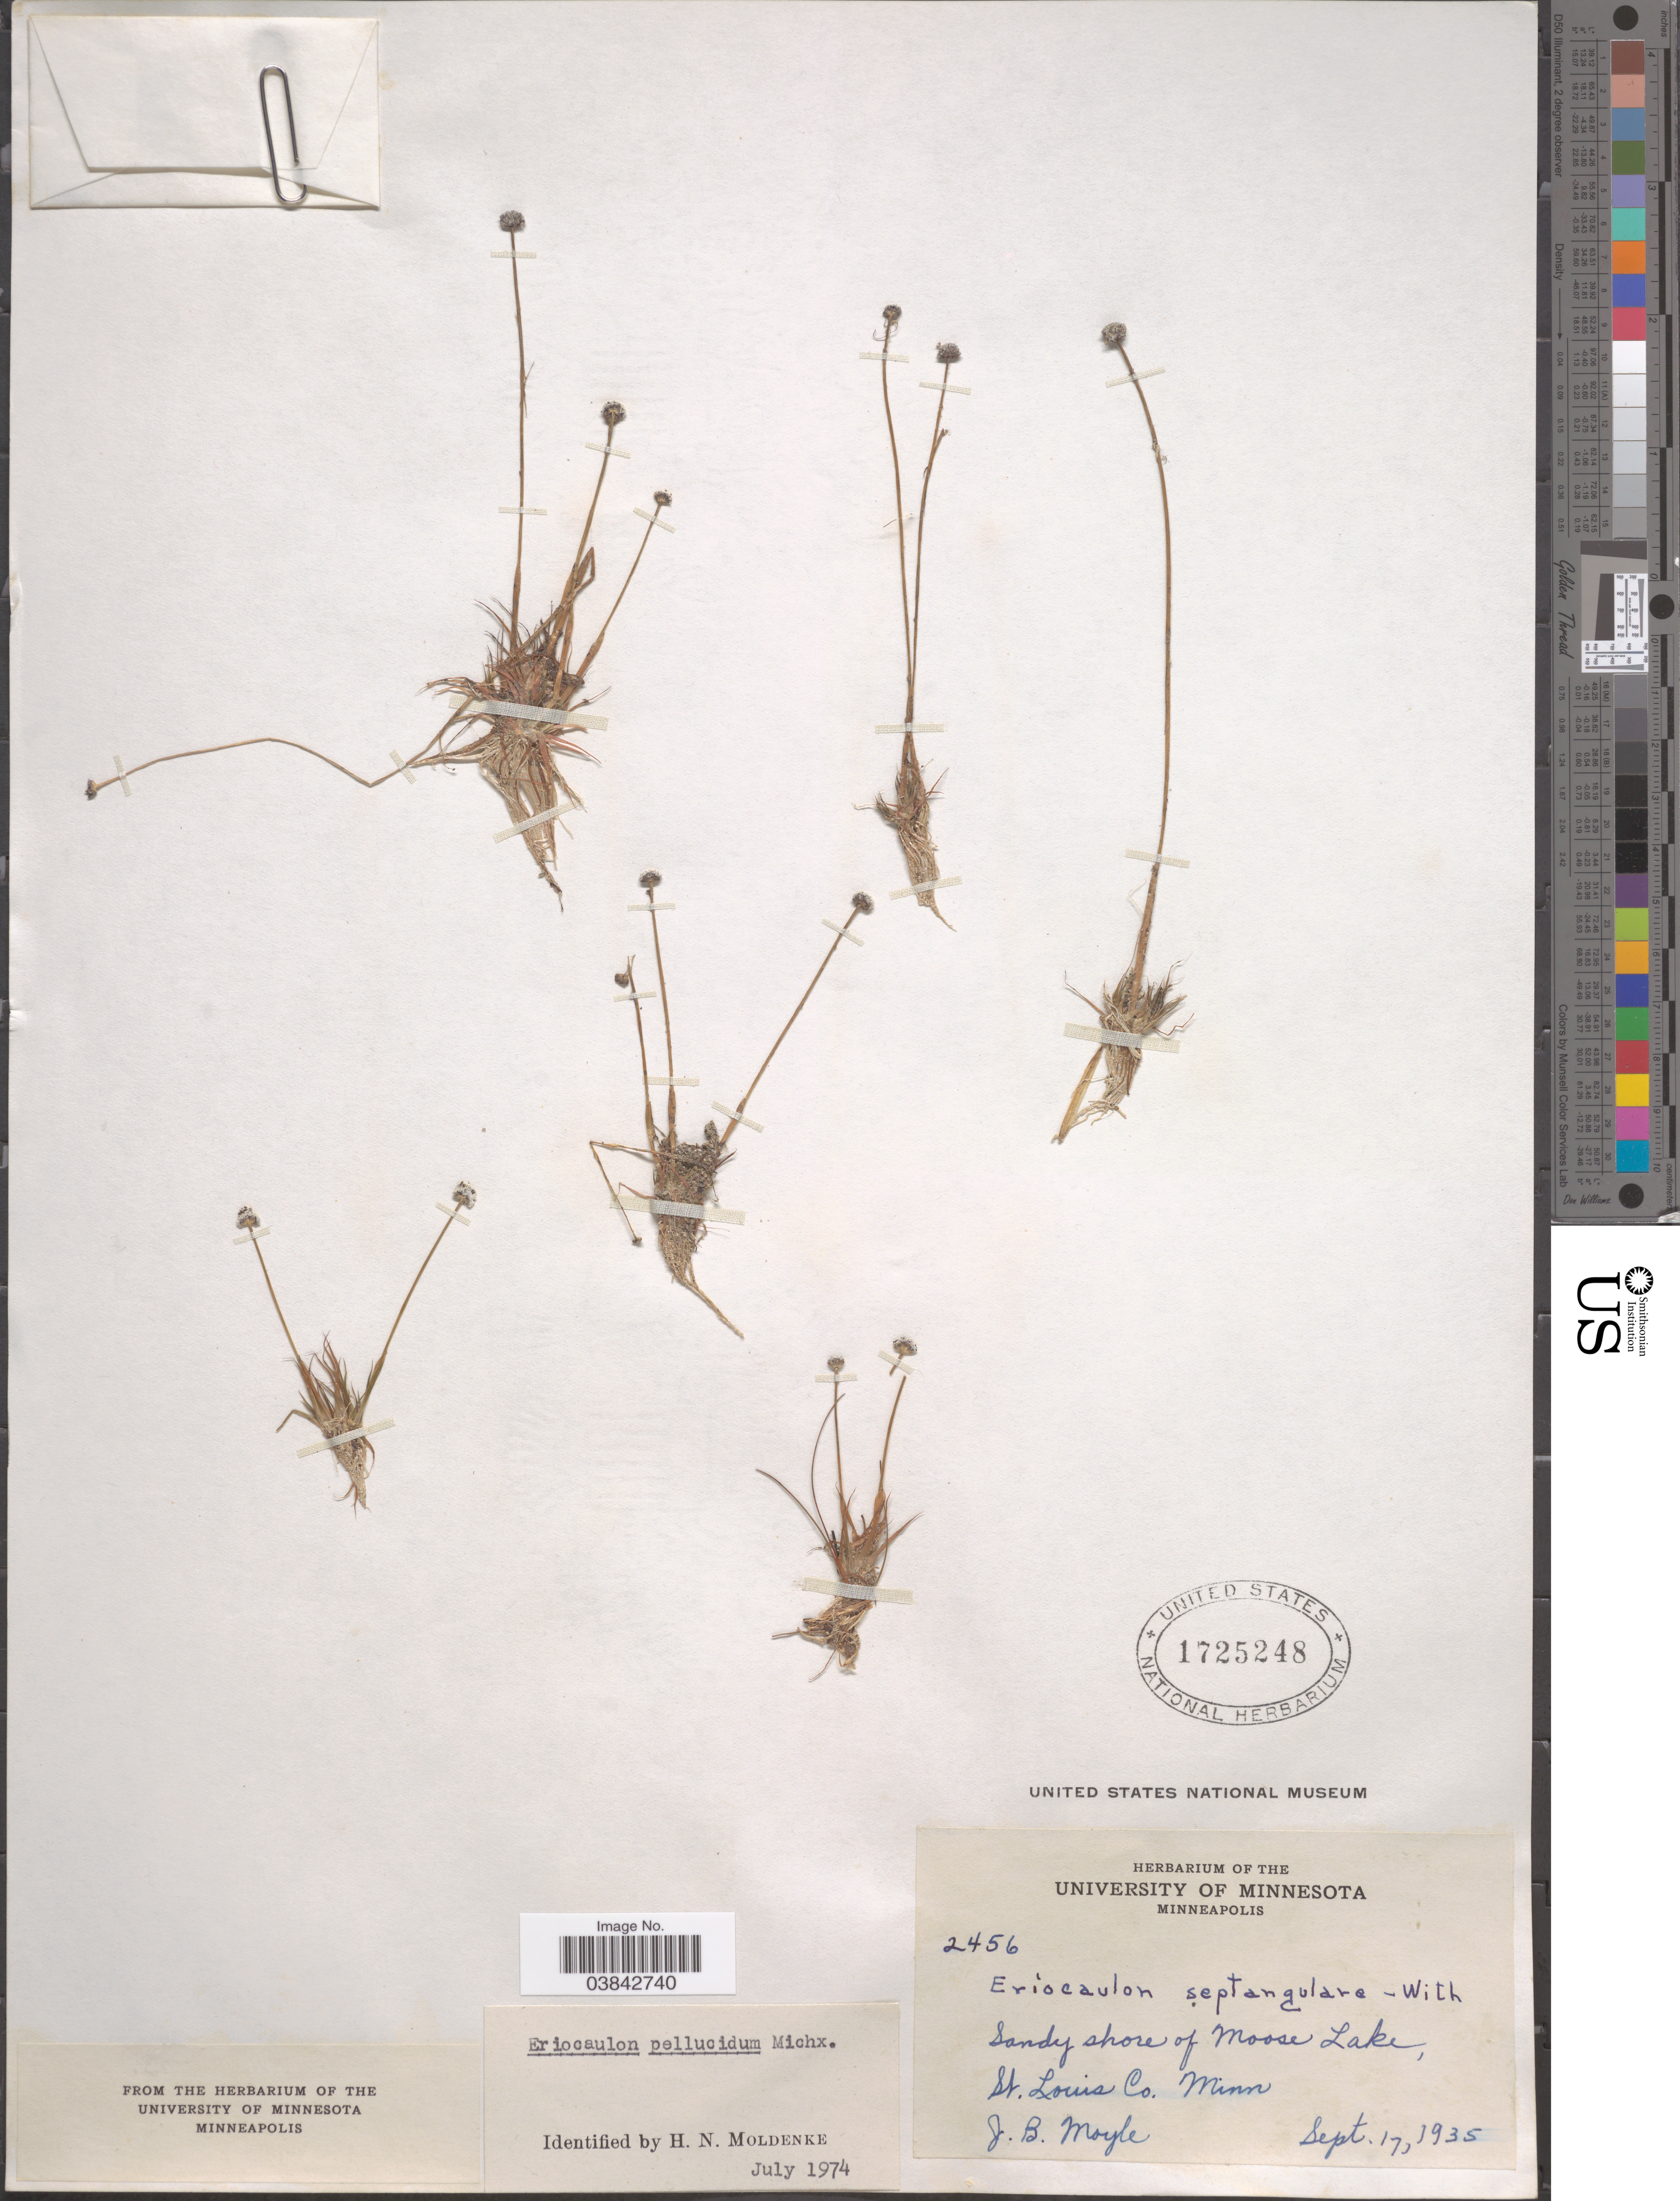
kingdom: Plantae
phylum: Tracheophyta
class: Liliopsida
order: Poales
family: Eriocaulaceae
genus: Eriocaulon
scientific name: Eriocaulon aquaticum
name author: (Hill) Druce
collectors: J. Moyle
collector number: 2456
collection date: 1935-09-17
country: United States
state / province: Minnesota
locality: Sandy shore of Moose Lake, St. Louis Co.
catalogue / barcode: US 1725248